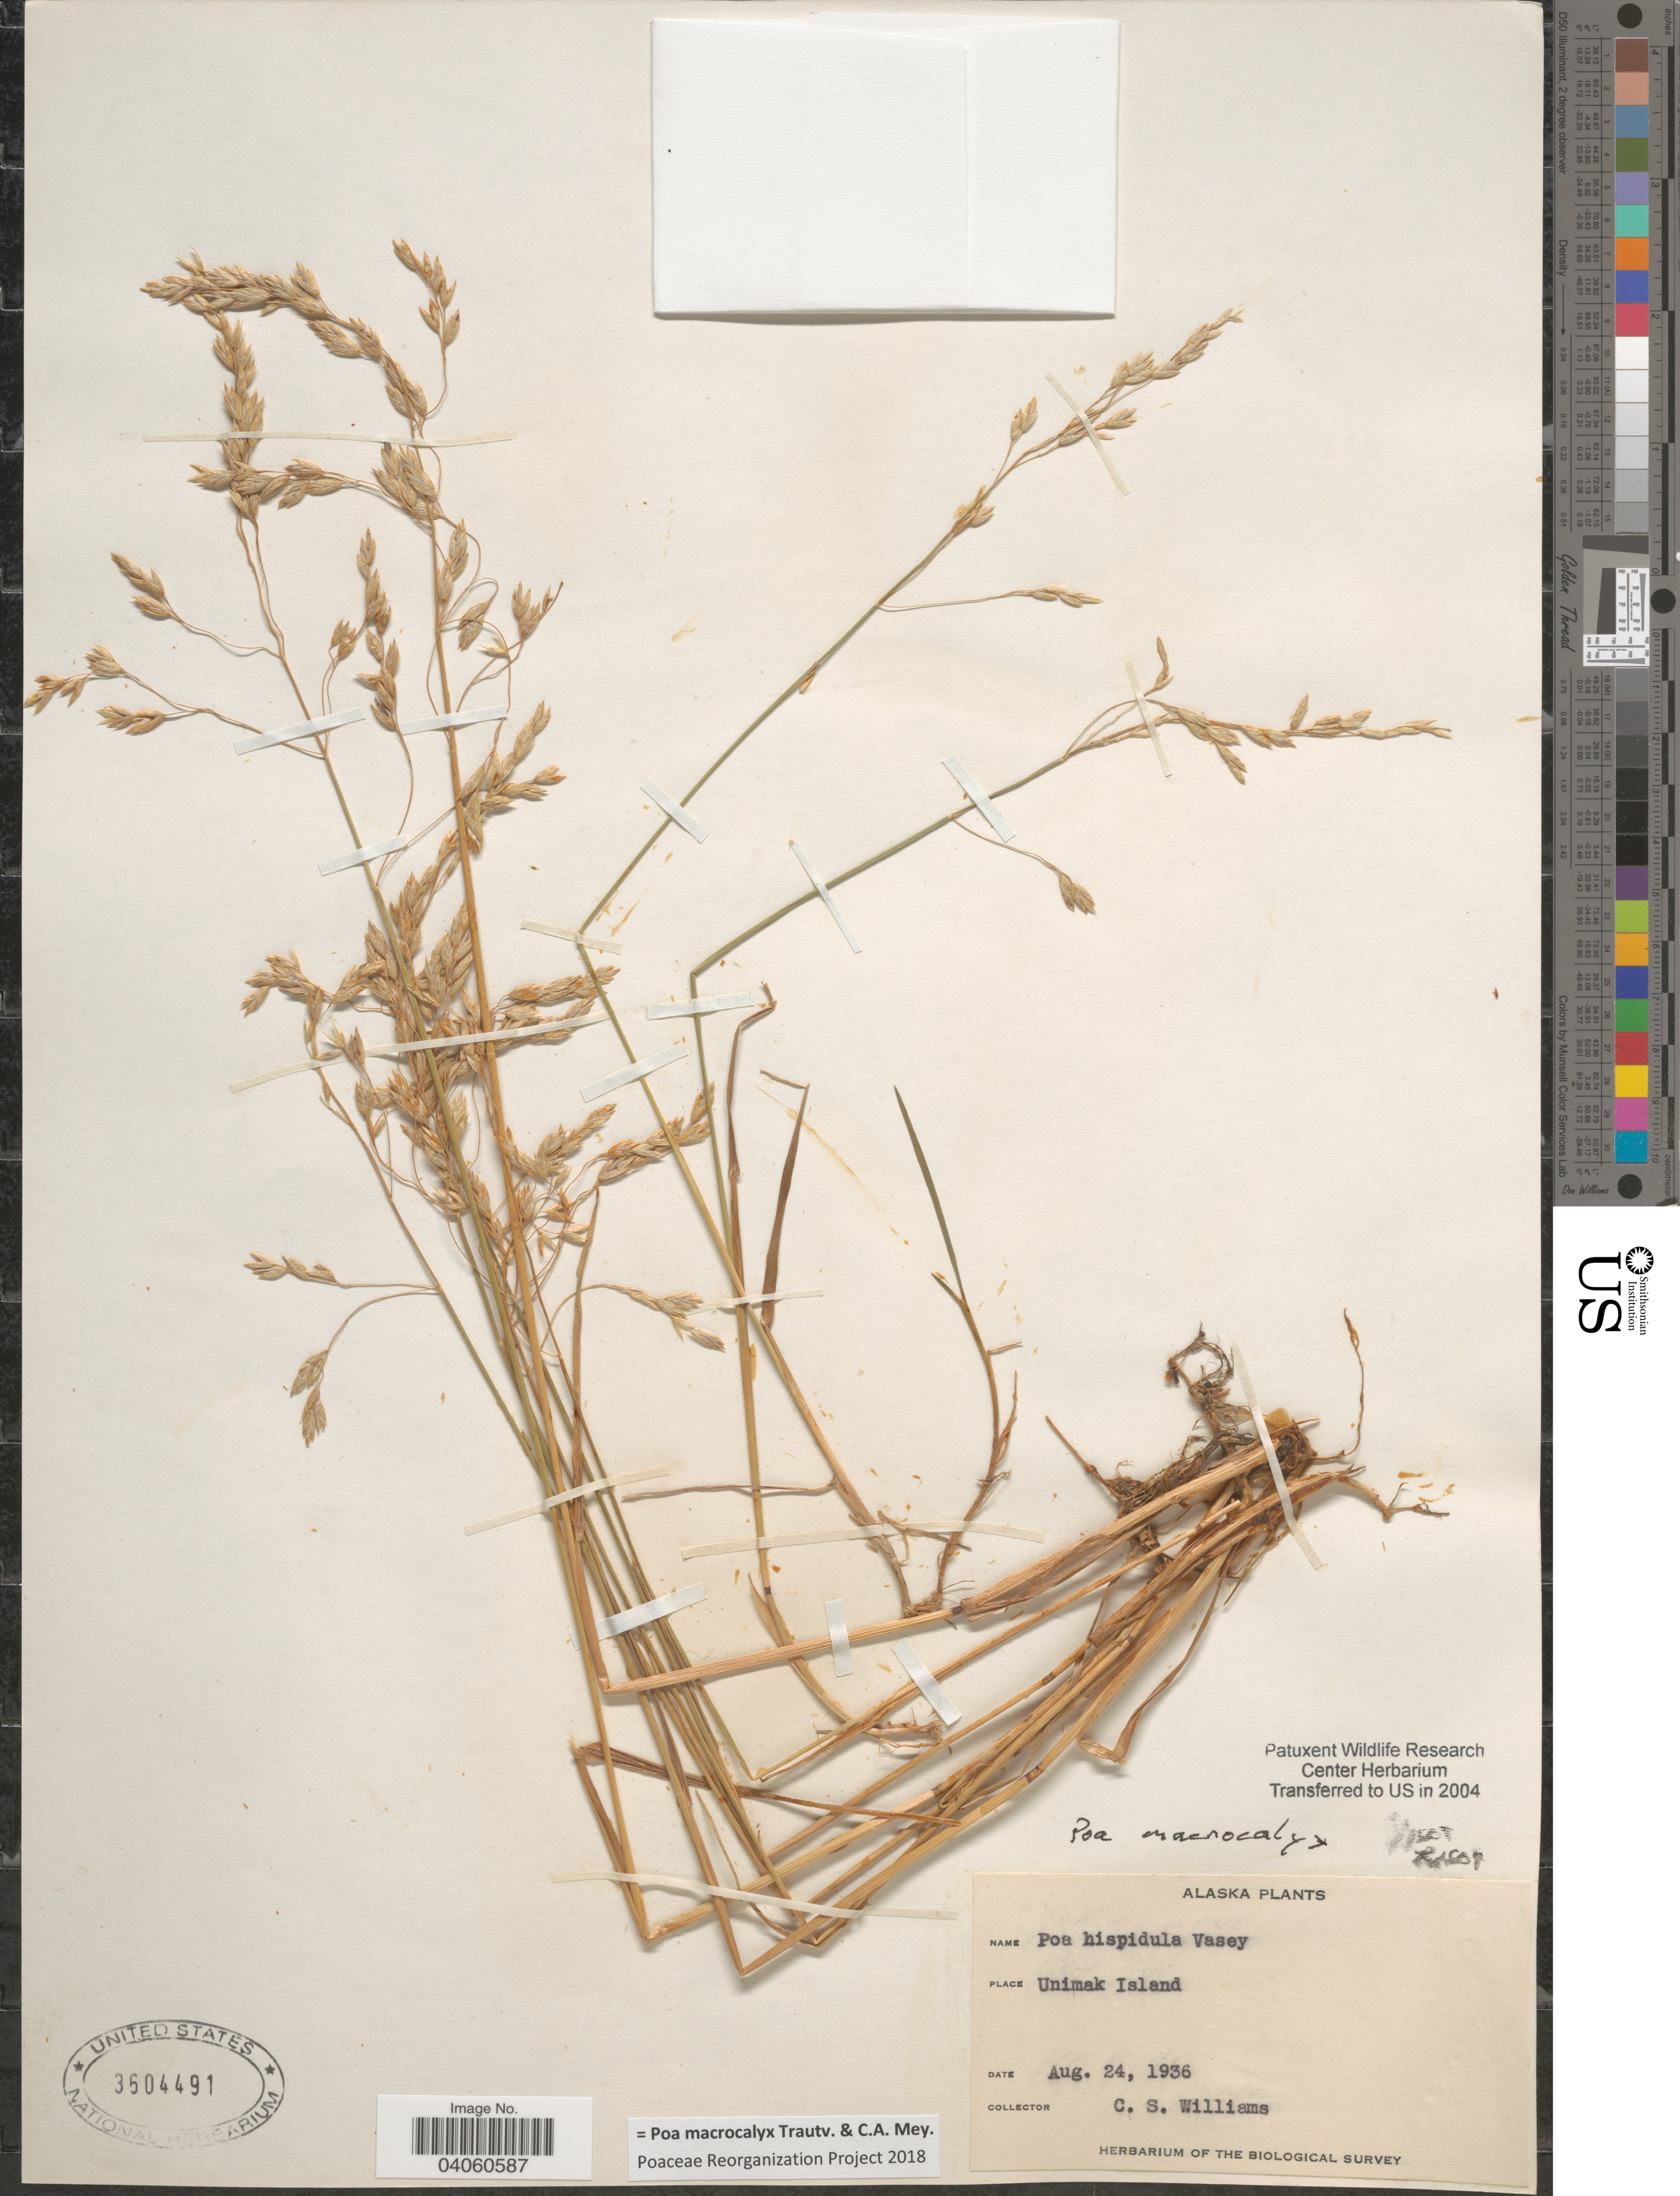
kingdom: Plantae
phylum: Tracheophyta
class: Liliopsida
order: Poales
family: Poaceae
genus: Poa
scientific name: Poa macrocalyx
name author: Trautv. & C.A. Mey.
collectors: C. Williams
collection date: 1936-08-24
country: United States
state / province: Alaska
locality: Unimak Island.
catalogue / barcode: US 3604491